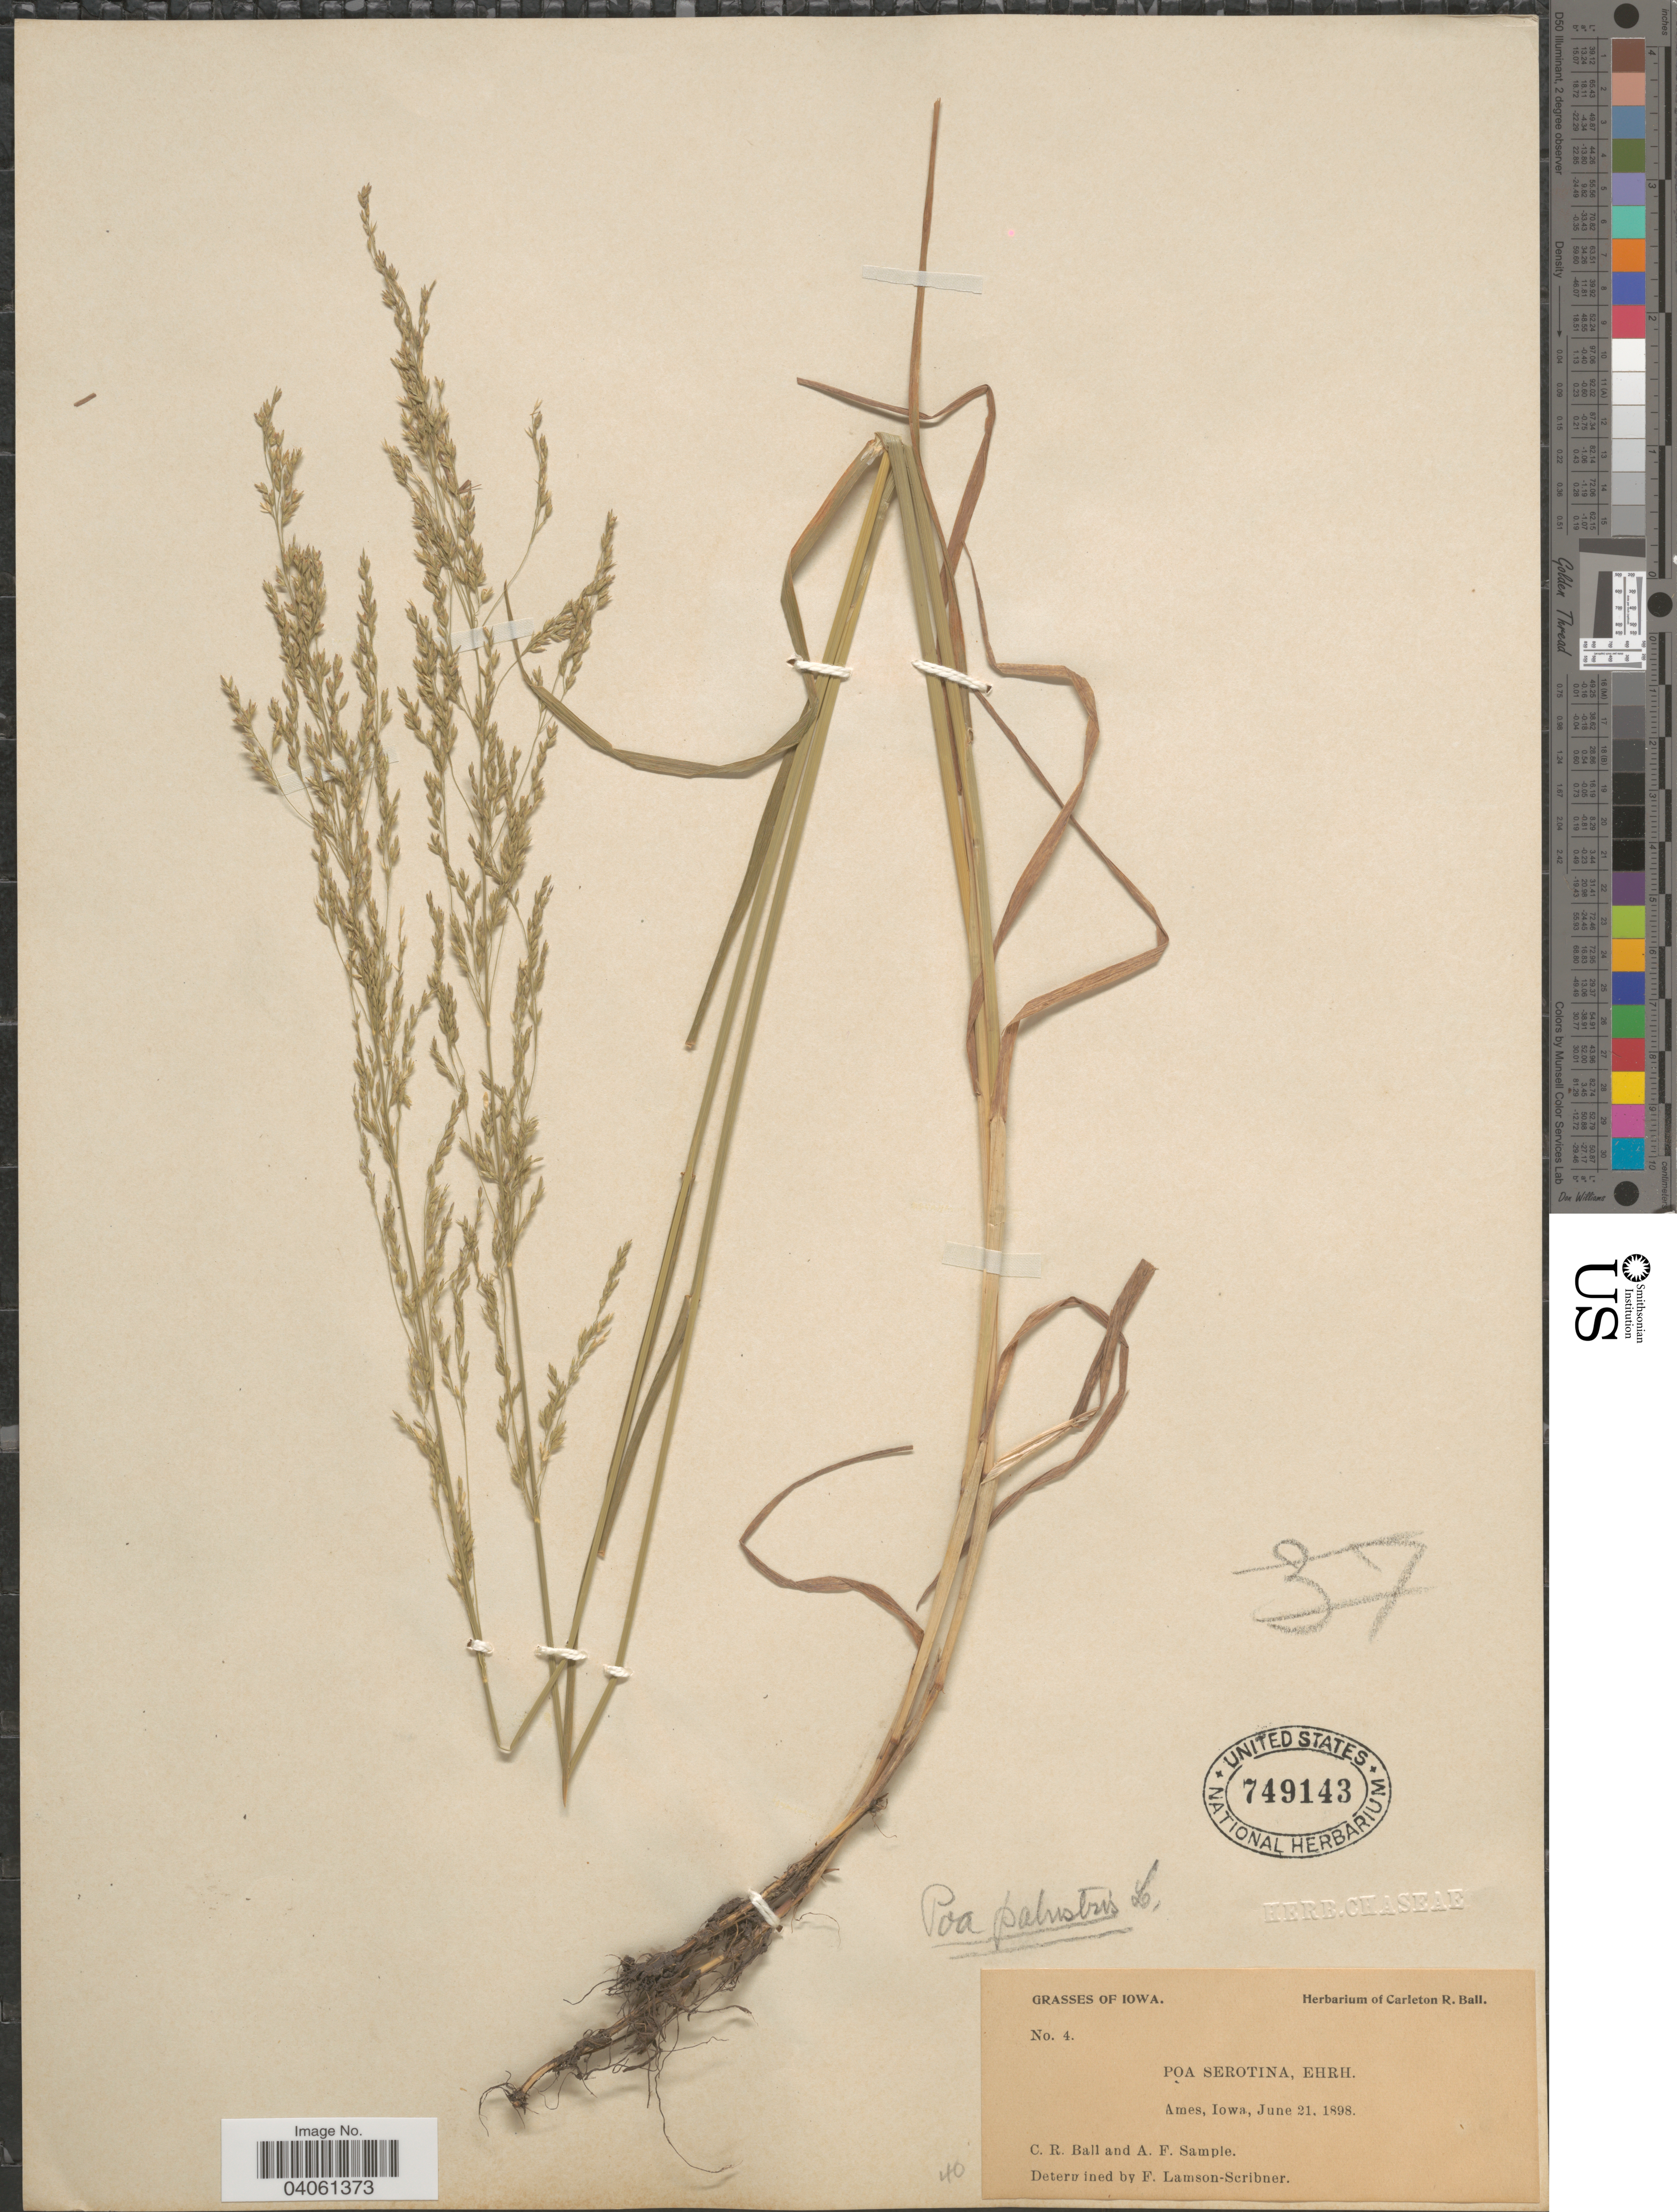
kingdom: Plantae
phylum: Tracheophyta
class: Liliopsida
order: Poales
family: Poaceae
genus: Poa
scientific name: Poa palustris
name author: L.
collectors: C. R. Ball & A. Sample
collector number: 4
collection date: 1898-06-21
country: United States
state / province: Iowa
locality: Ames.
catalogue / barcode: US 749143